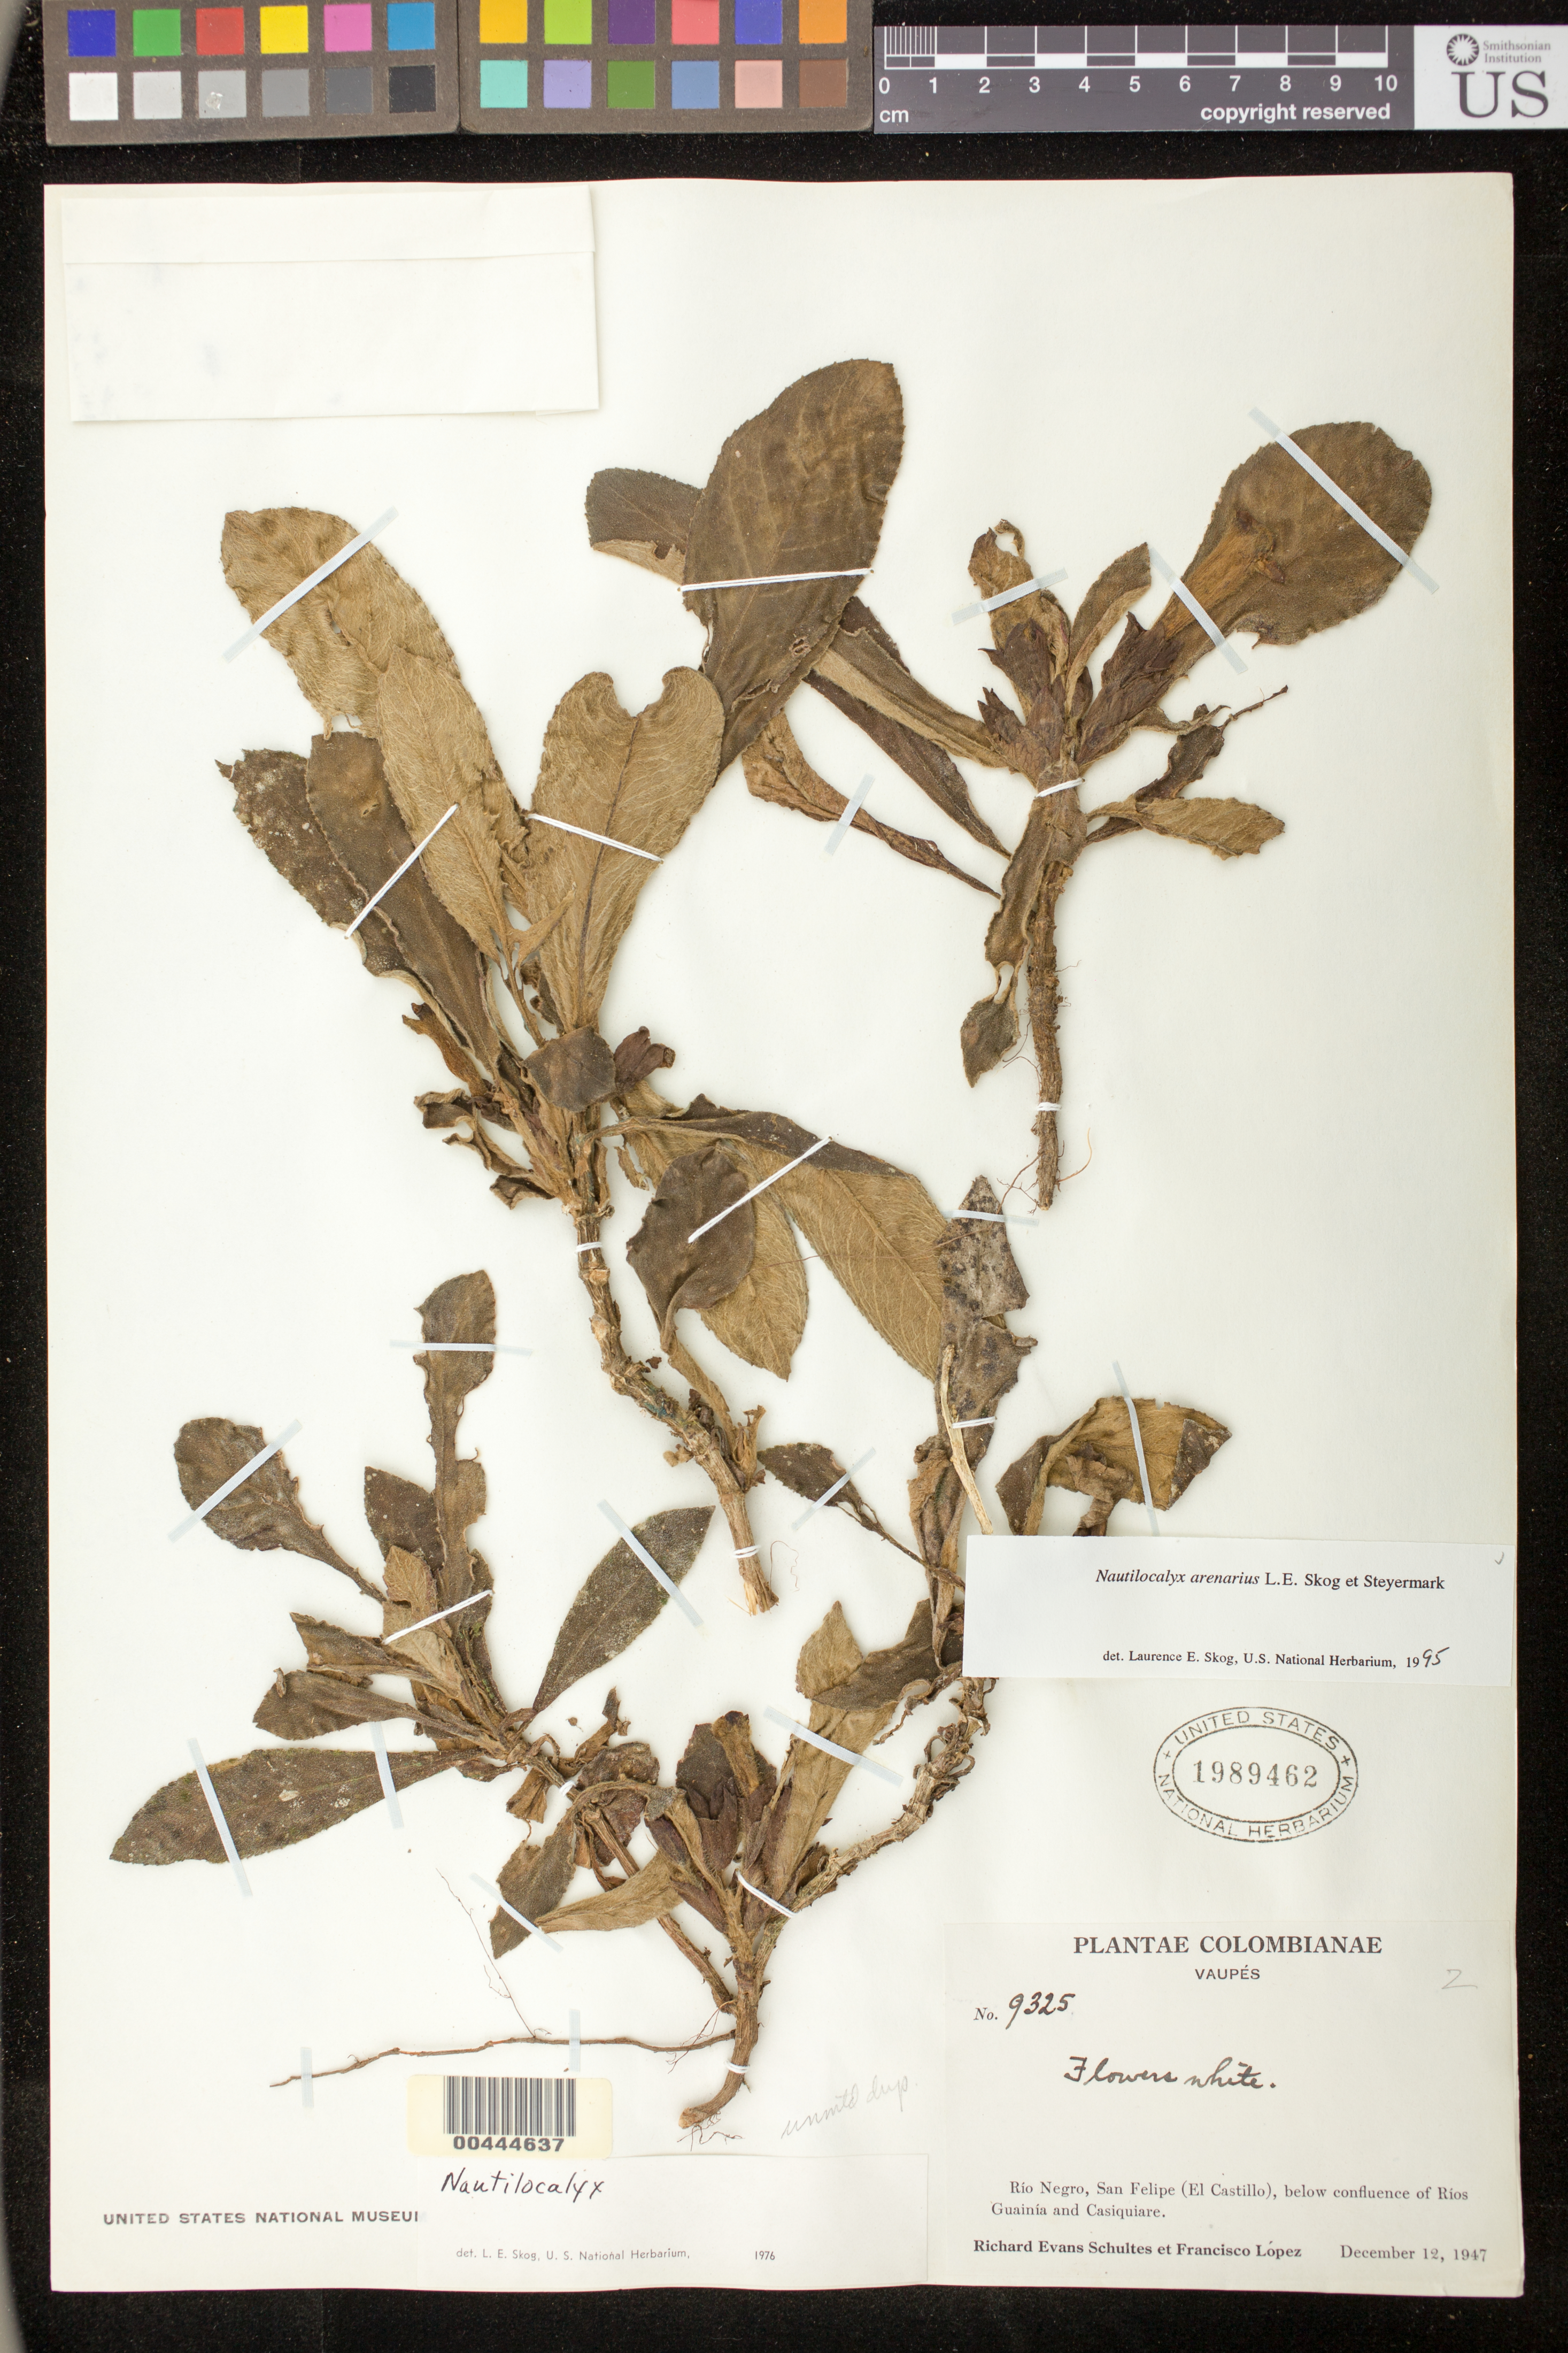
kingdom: Plantae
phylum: Tracheophyta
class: Magnoliopsida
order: Lamiales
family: Gesneriaceae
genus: Nautilocalyx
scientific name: Nautilocalyx arenarius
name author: L.E. Skog & Steyerm.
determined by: Skog, Laurence E.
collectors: R. E. Schultes & F. López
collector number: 9325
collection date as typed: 12 Dec 1947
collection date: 1947-12-12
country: Colombia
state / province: Vaupés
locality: Río Negro, San Felipe (El Castillo), below confluence of Ríos Guainía and Casiquiare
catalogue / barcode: US 1989462